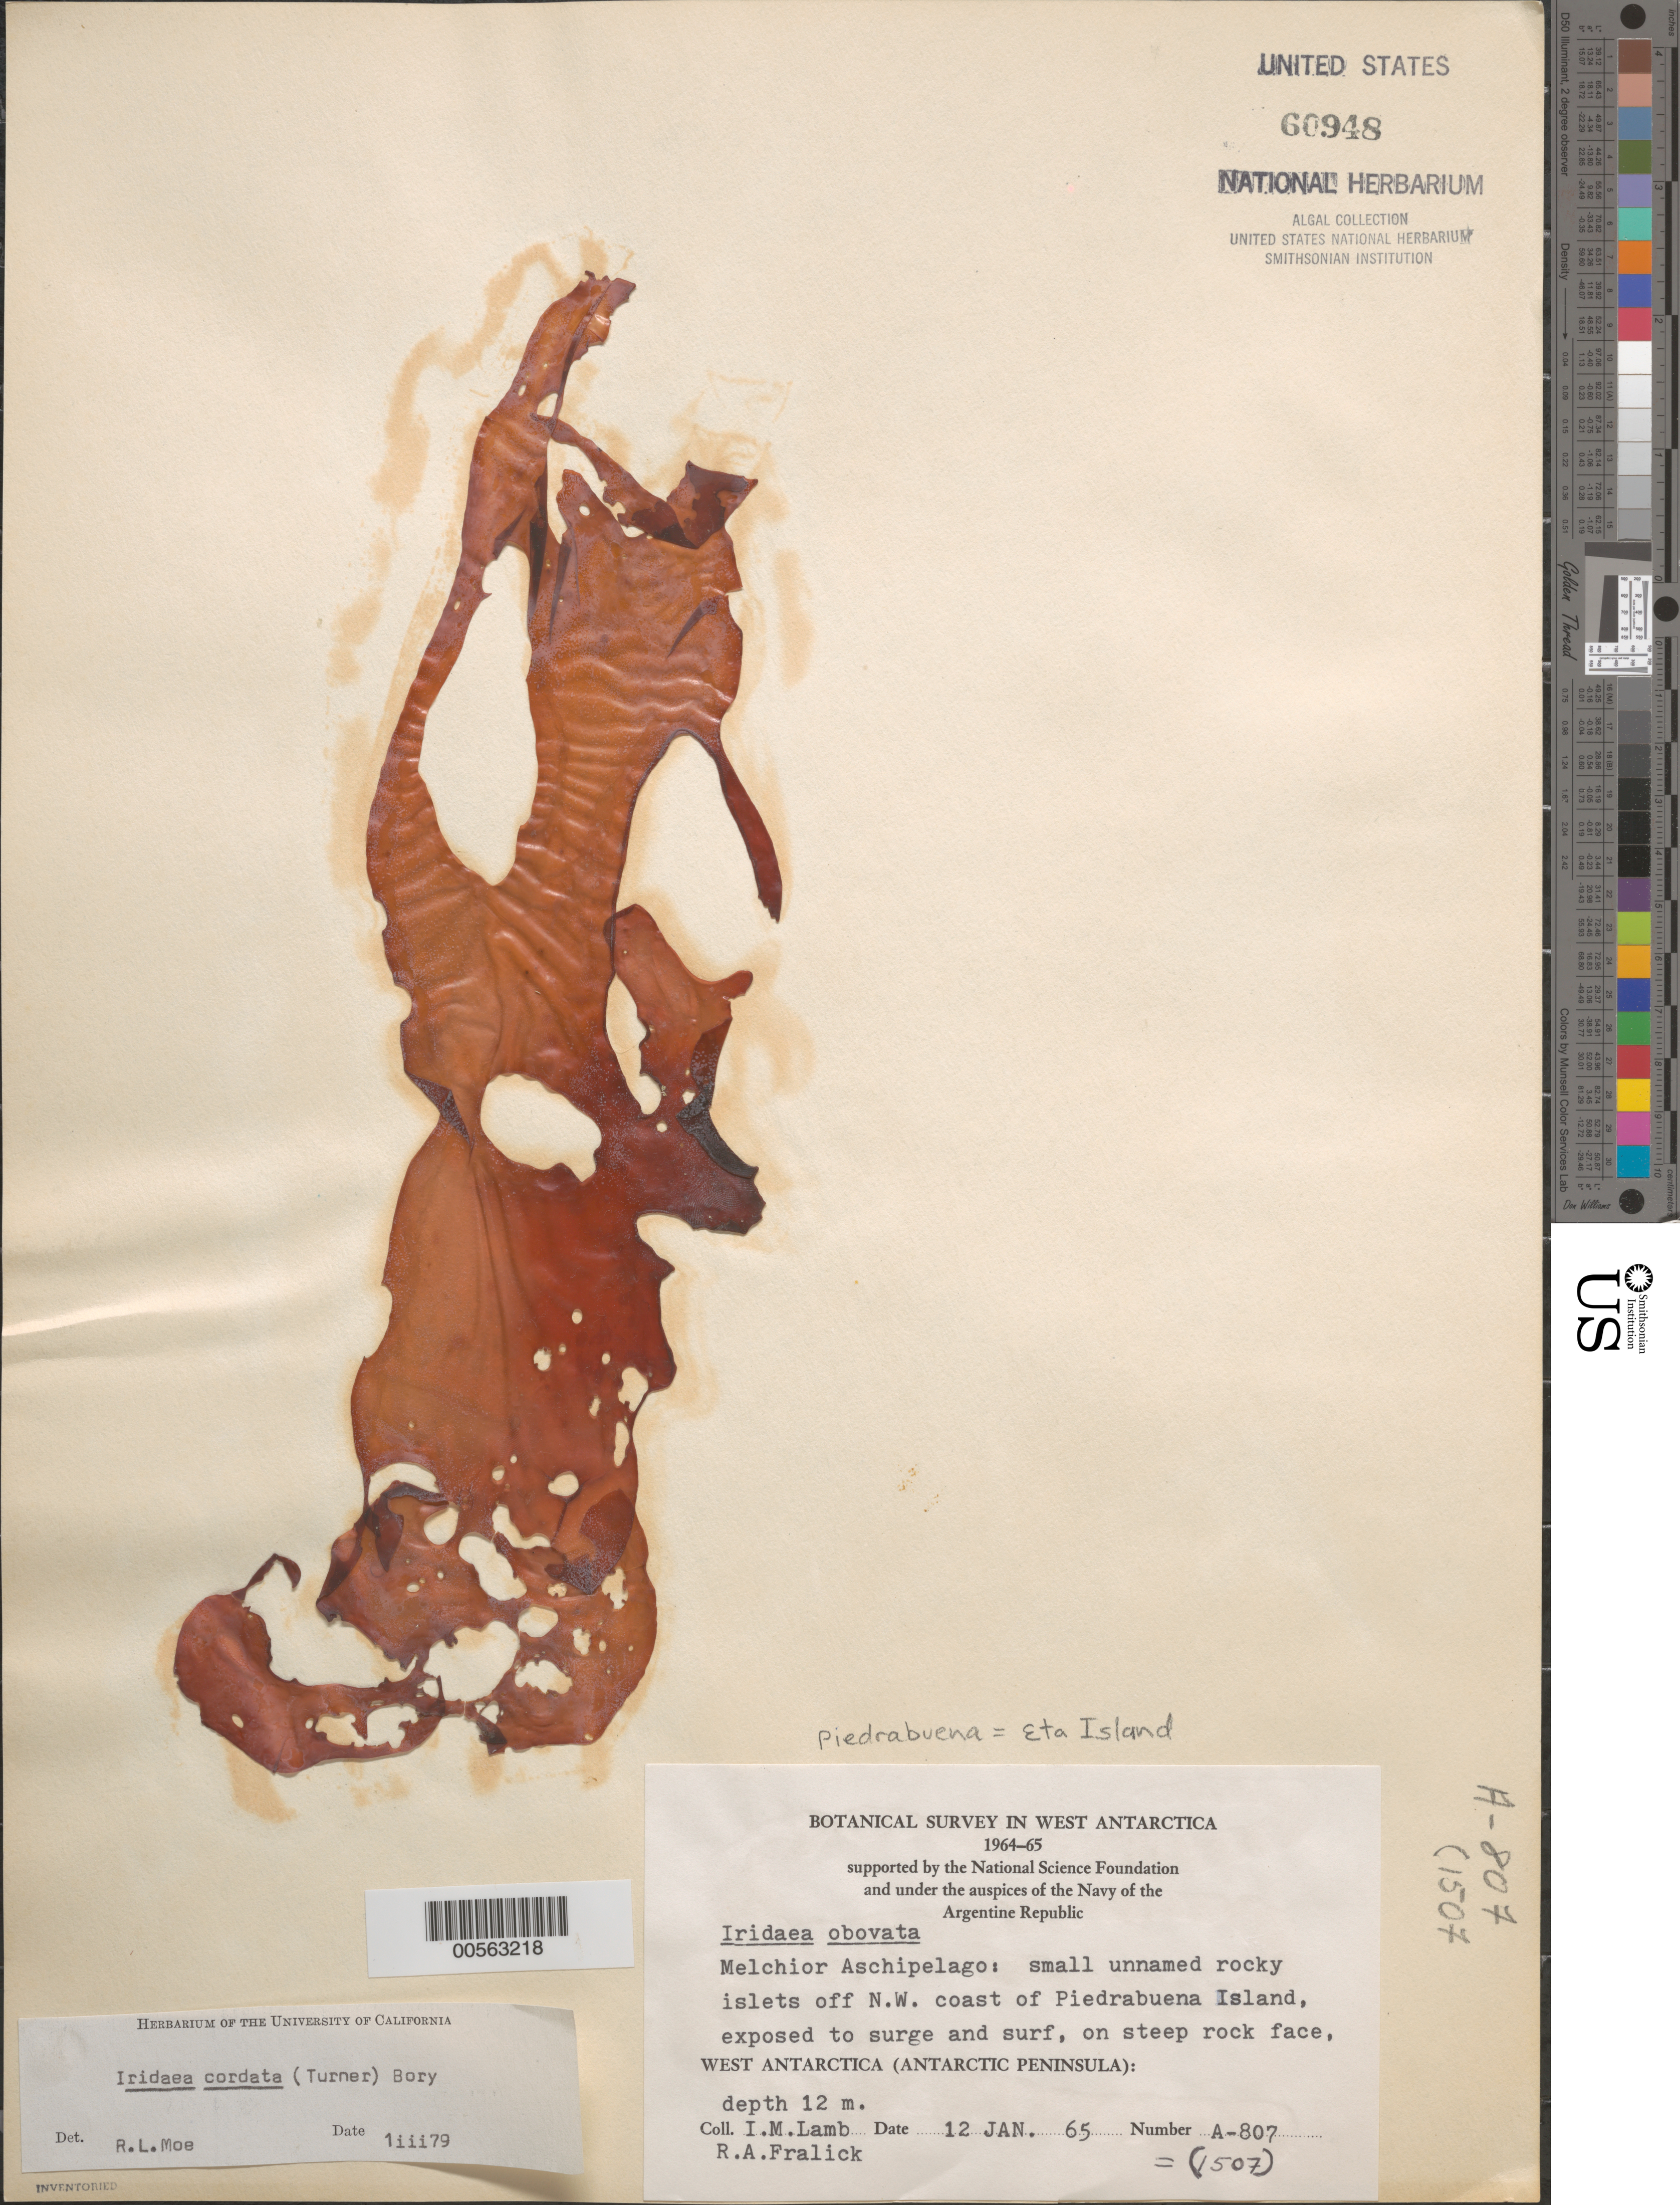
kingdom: Plantae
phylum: Rhodophyta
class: Florideophyceae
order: Gigartinales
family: Gigartinaceae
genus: Iridaea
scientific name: Iridaea cordata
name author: (Turner) Bory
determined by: Moe, R. L.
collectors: I. M. Lamb & R. Fralick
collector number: A-807 & 1507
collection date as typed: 12 Jan 1965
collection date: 1965-01-12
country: Antarctica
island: Melchior Islands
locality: Rocky Islets off northwest Eta Island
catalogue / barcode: US 60948